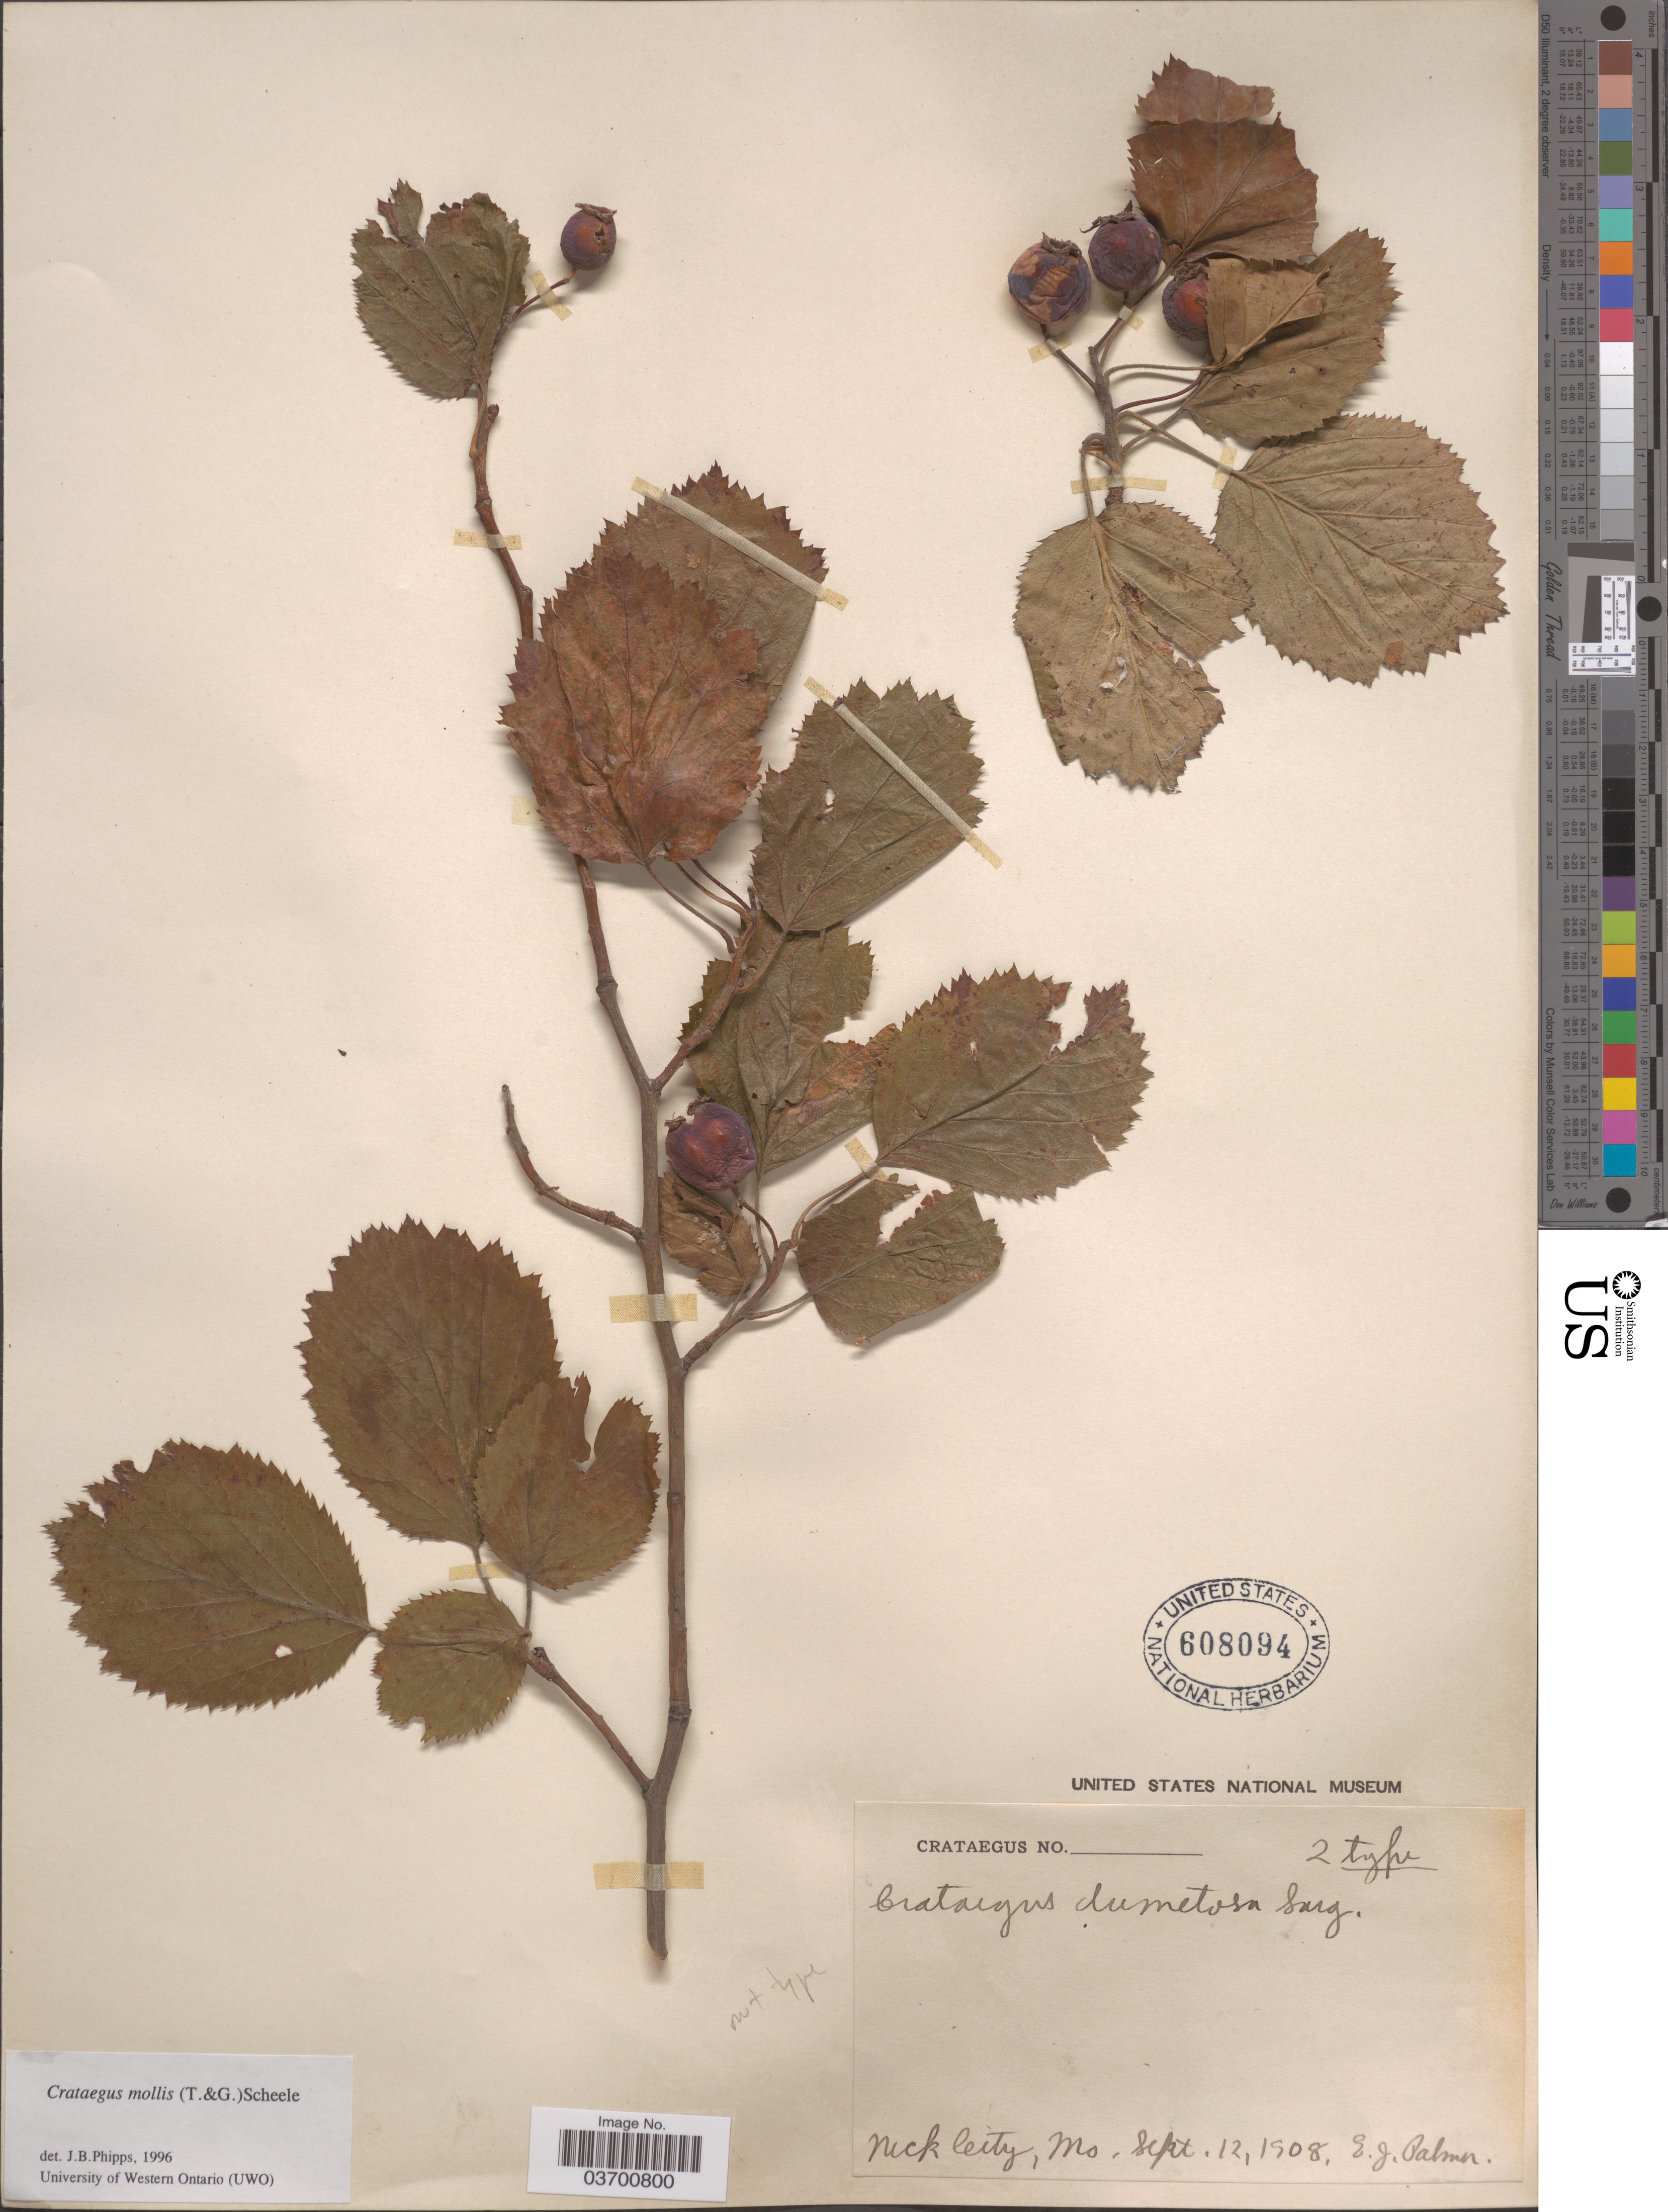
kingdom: Plantae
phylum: Tracheophyta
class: Magnoliopsida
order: Rosales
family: Rosaceae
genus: Crataegus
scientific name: Crataegus mollis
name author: (Torr. & A. Gray) Scheele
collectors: E. J. Palmer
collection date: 1908-09-12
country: United States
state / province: Missouri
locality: Neck City.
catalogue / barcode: US 608094